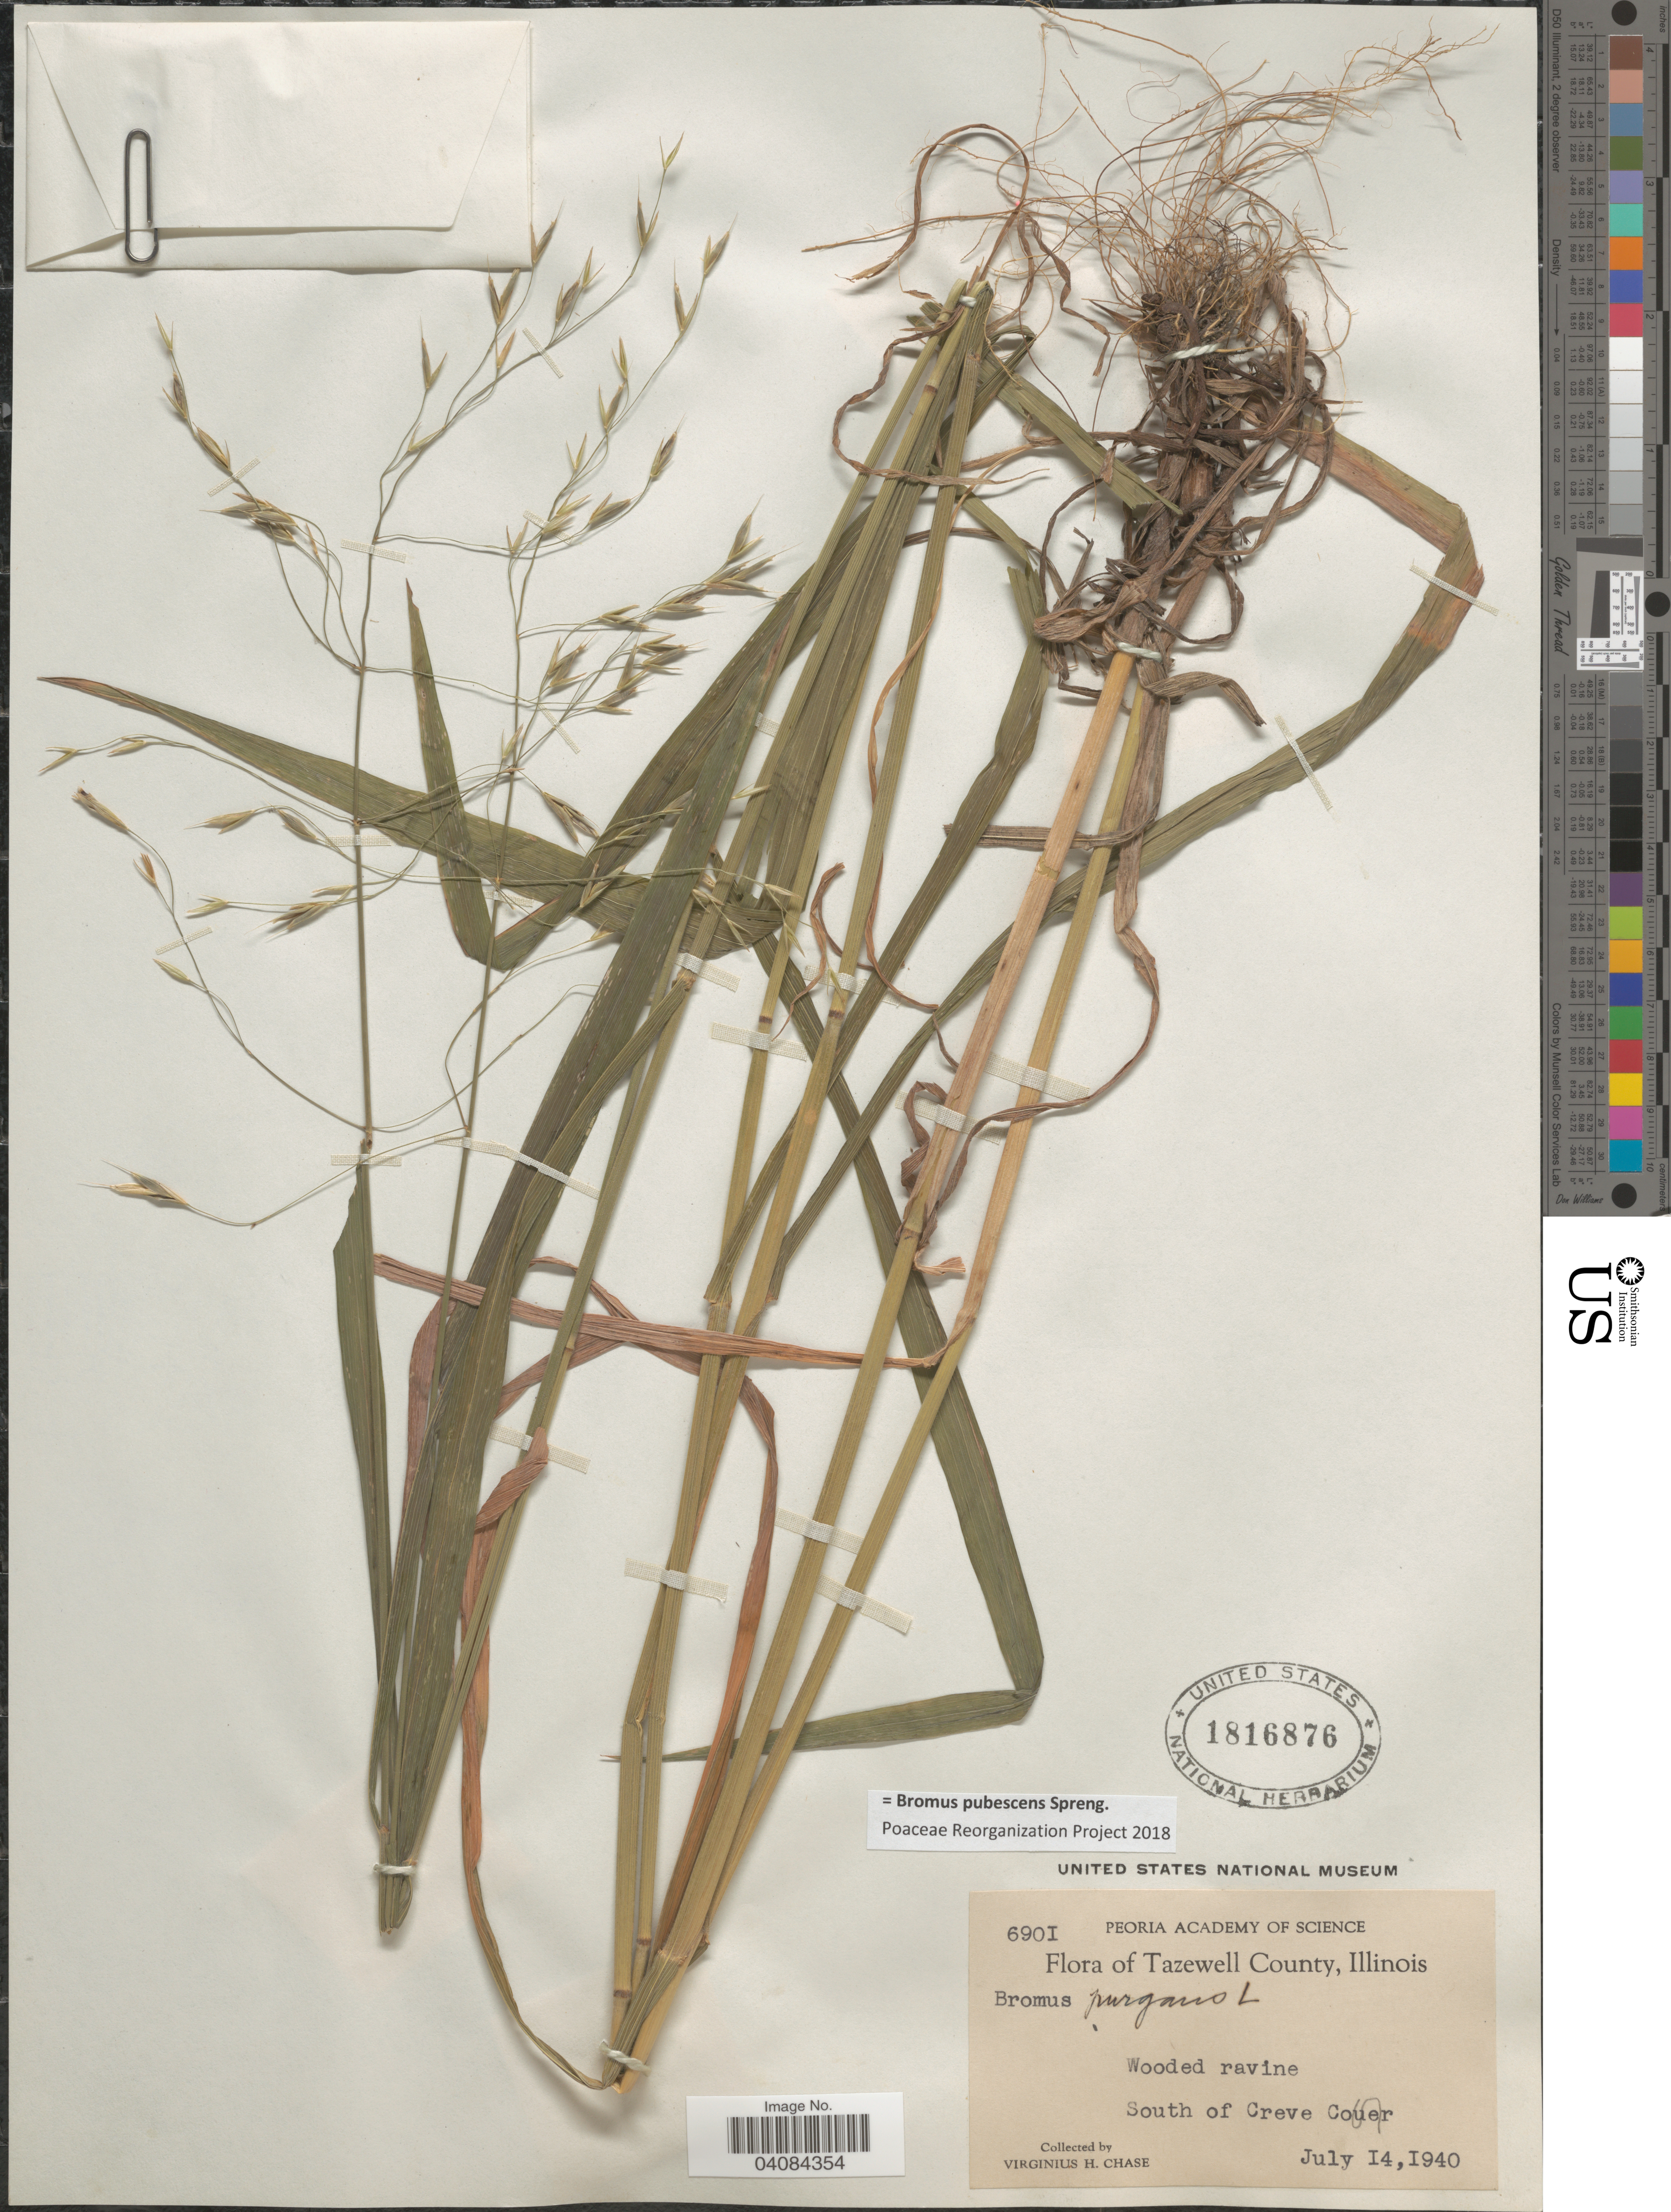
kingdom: Plantae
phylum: Tracheophyta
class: Liliopsida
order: Poales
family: Poaceae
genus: Bromus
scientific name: Bromus pubescens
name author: Muhl. ex Willd.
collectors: V. H. Chase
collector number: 6901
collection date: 1940-07-14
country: United States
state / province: Illinois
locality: Tazewell County. Wooded ravine. South of Creve Coeur.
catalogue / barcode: US 1816876